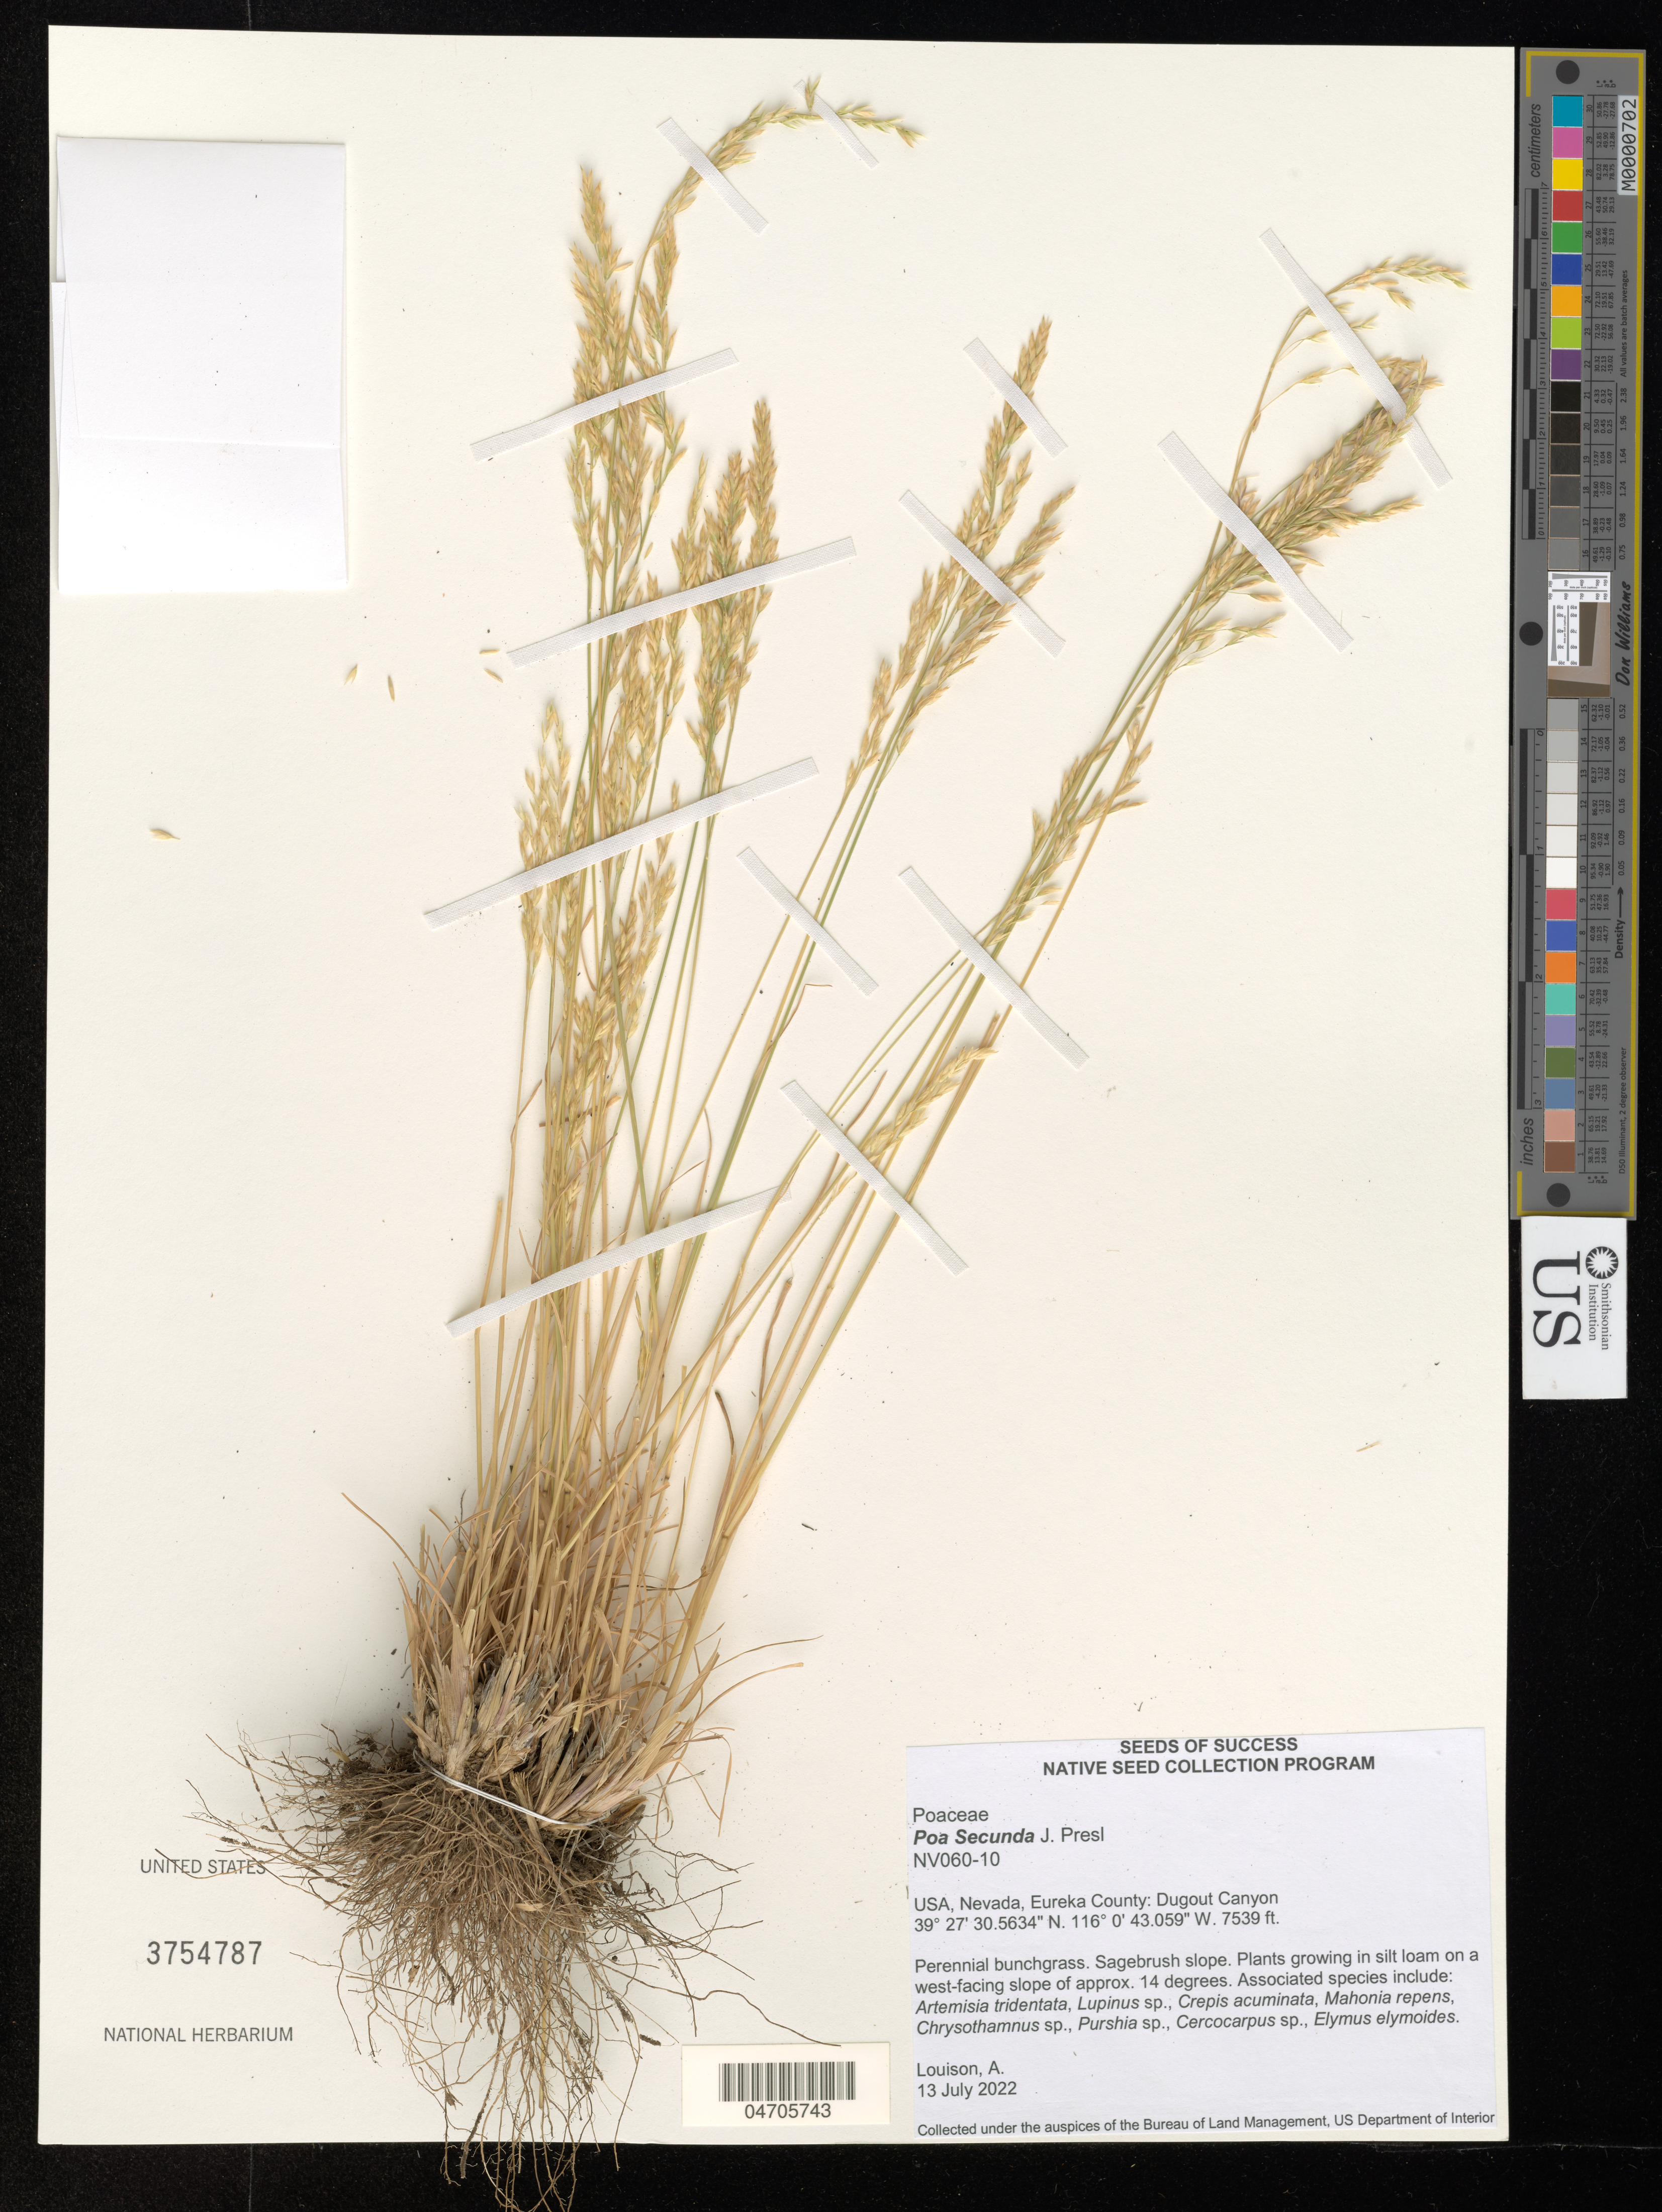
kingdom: Plantae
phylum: Tracheophyta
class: Liliopsida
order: Poales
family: Poaceae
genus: Poa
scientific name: Poa secunda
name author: J. Presl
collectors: A. Louison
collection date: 2022-07-13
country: United States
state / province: Nevada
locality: Eureka County: Dugout Canyon.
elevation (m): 2298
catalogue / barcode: US 3754787